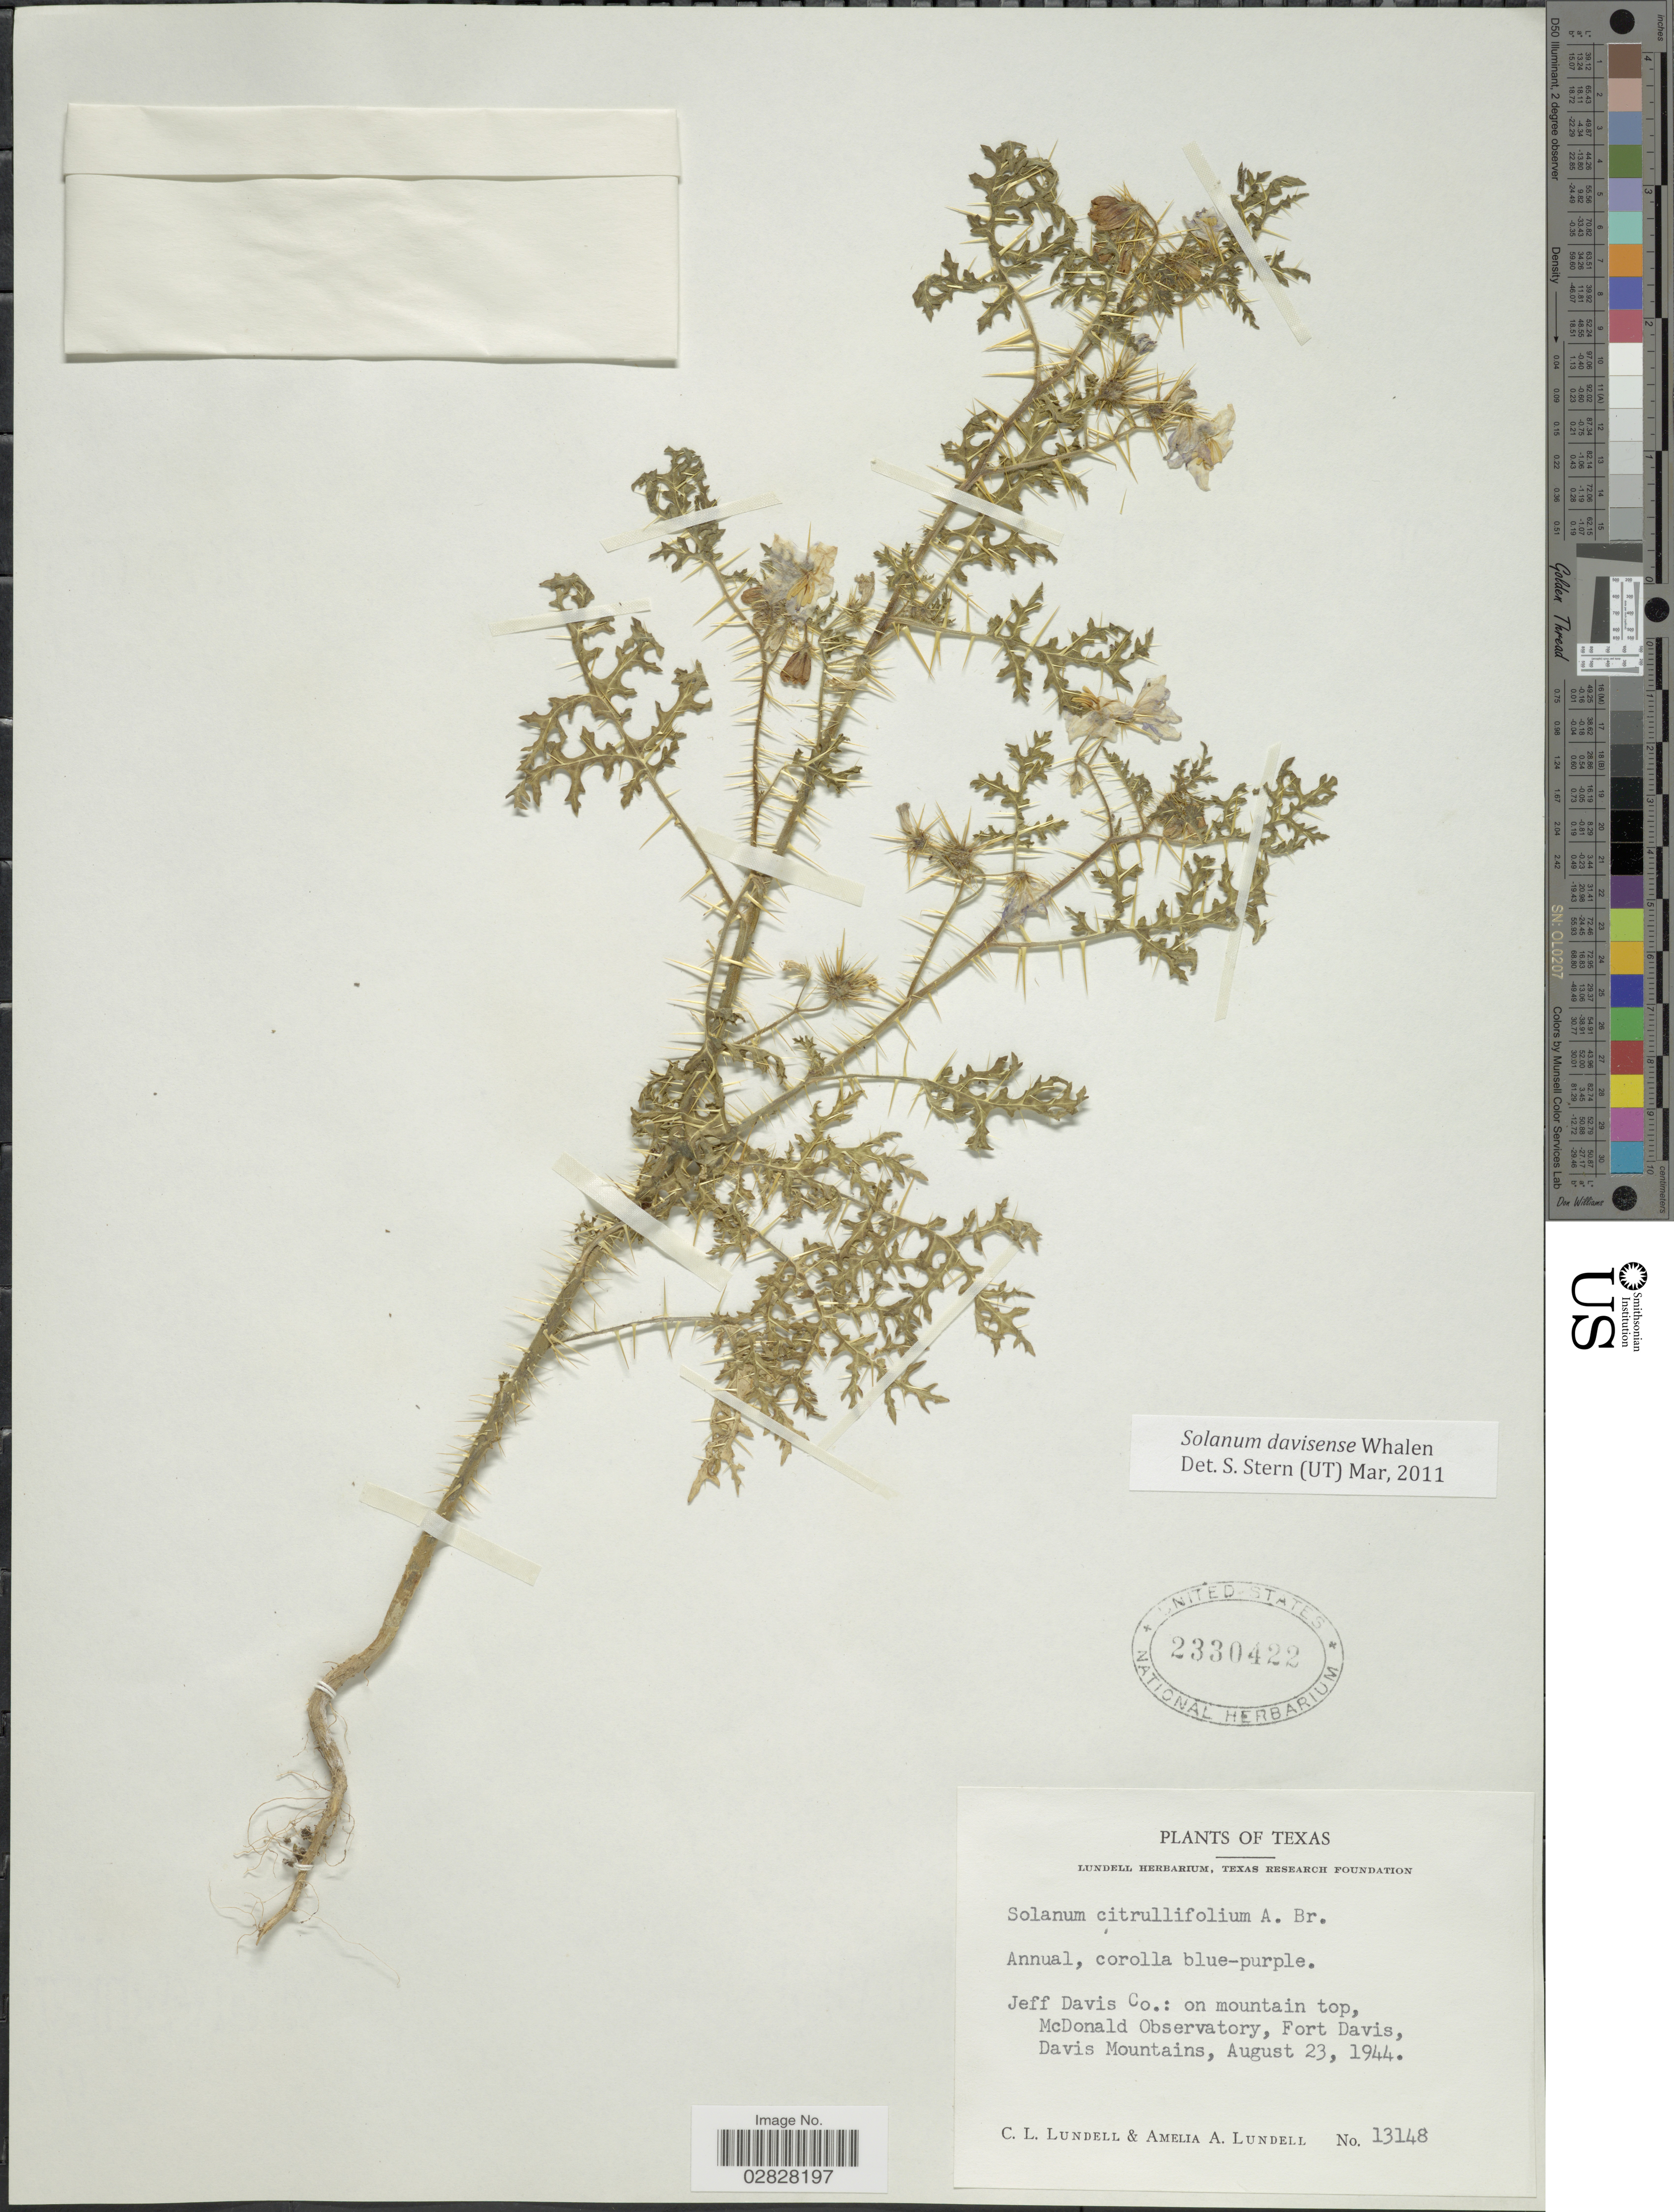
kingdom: Plantae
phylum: Tracheophyta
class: Magnoliopsida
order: Solanales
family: Solanaceae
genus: Solanum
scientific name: Solanum davisense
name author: Whalen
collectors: C. L. Lundell & A. A. Lundell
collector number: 13148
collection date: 1944-08-23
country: United States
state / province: Texas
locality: Jeff Davis Co.: on mountain top, McDonald Observatory, Fort Davis, Davis Mountains.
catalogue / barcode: US 2330422